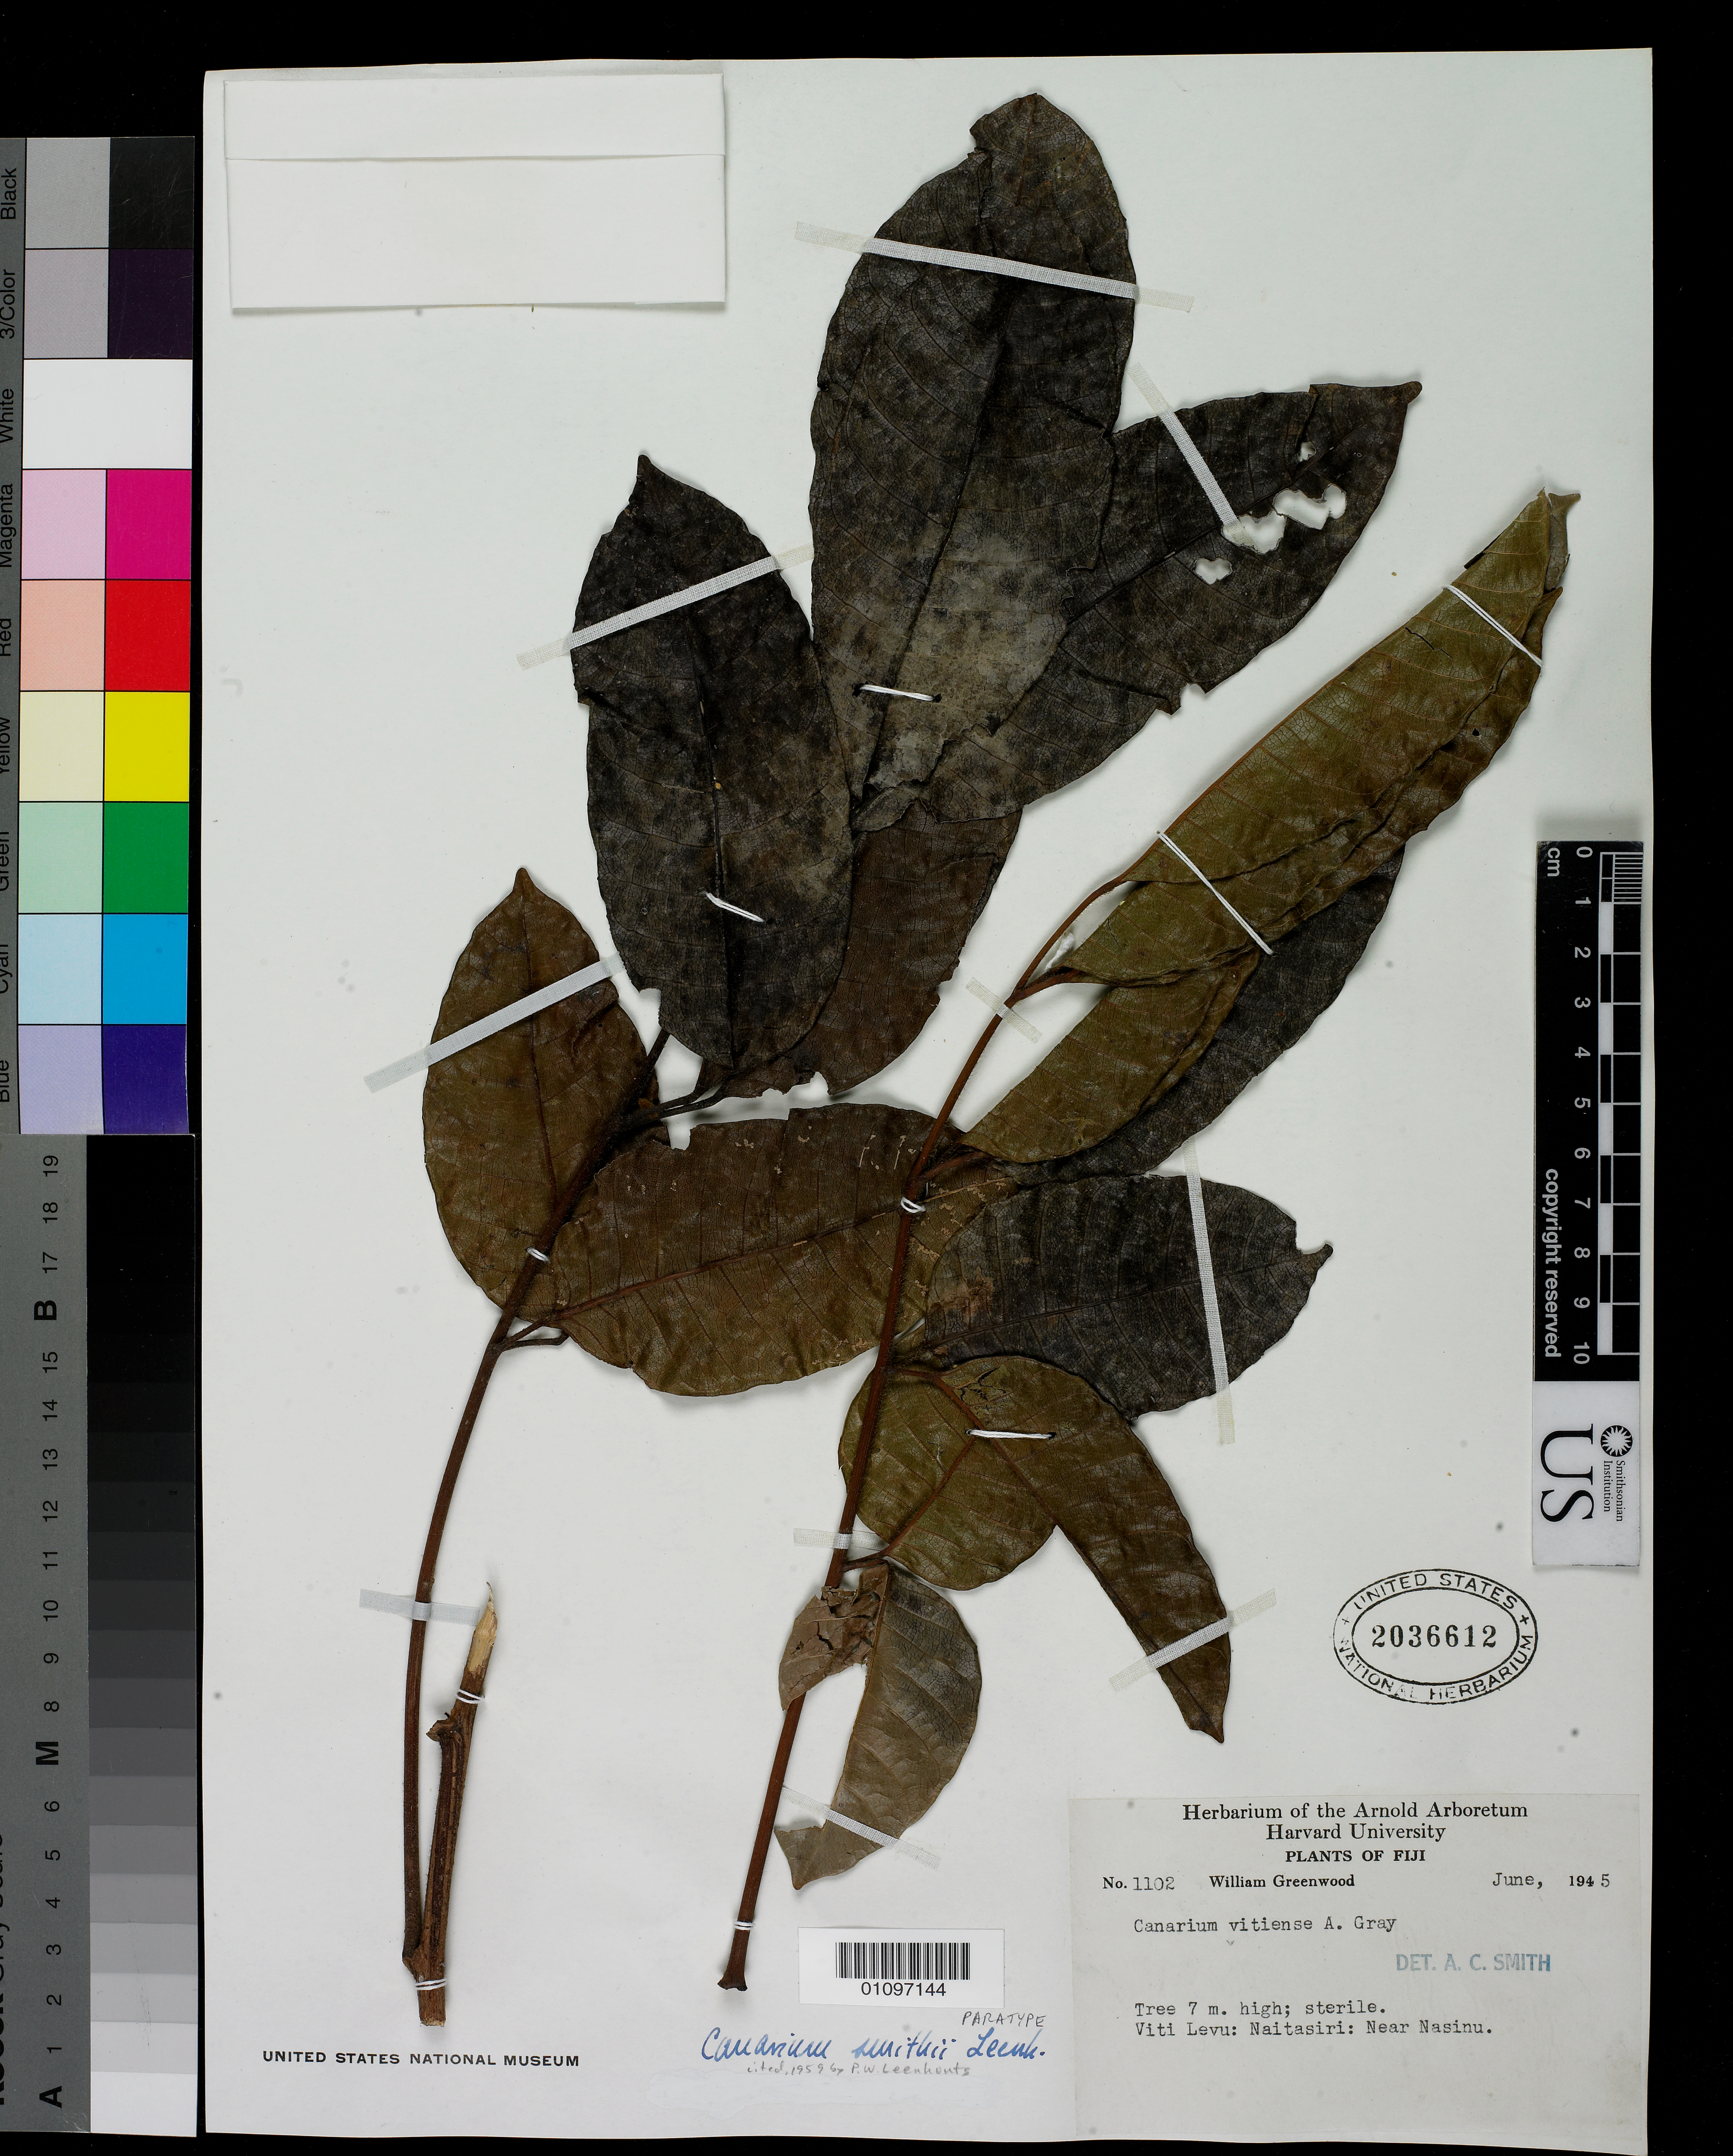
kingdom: Plantae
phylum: Tracheophyta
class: Magnoliopsida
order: Sapindales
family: Burseraceae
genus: Canarium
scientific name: Canarium smithii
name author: Leenh.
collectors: W. Greenwood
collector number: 1102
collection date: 1945-06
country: Fiji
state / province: Tailevu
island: Viti Levu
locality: Near Nausori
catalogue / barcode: US 2036612